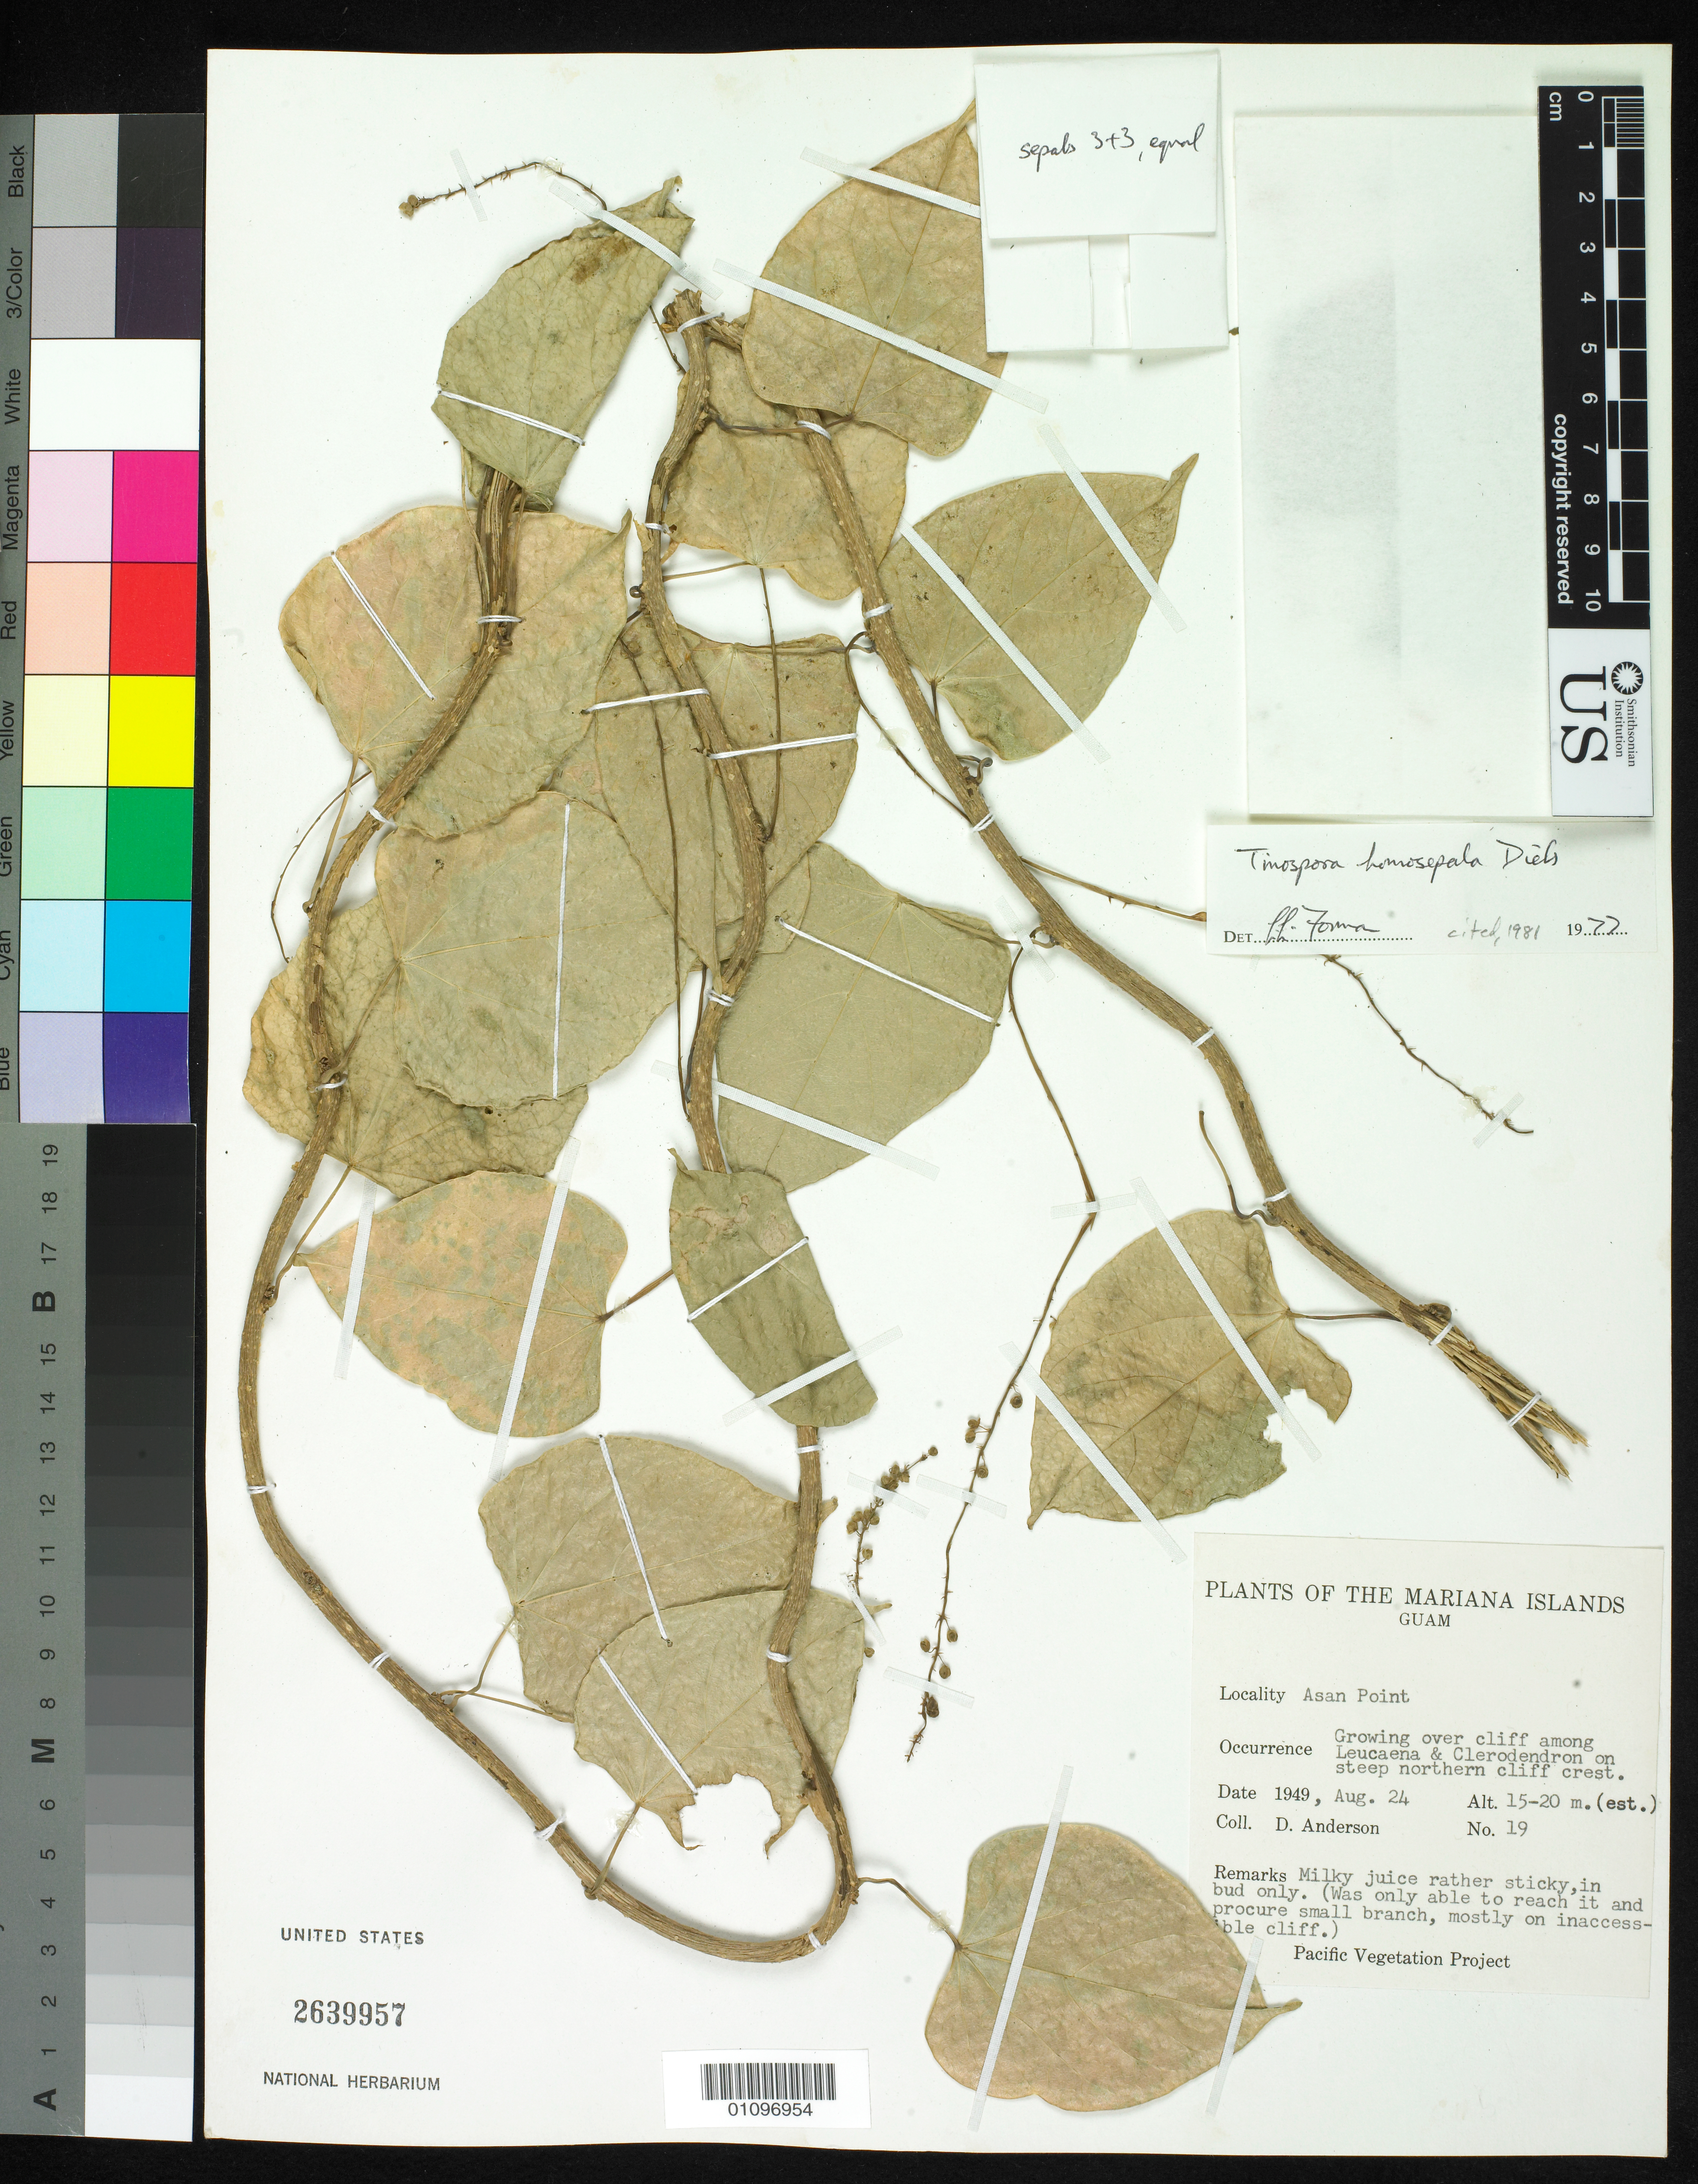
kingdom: Plantae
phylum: Tracheophyta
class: Magnoliopsida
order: Ranunculales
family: Menispermaceae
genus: Tinospora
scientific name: Tinospora homosepala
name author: Diels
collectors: D. Anderson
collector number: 19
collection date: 1949-08-24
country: Guam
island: Guam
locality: Asan Point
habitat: Growing over cliff among Leucana & Clerodendron on steep northern cliff crest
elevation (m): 15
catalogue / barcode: US 2639957